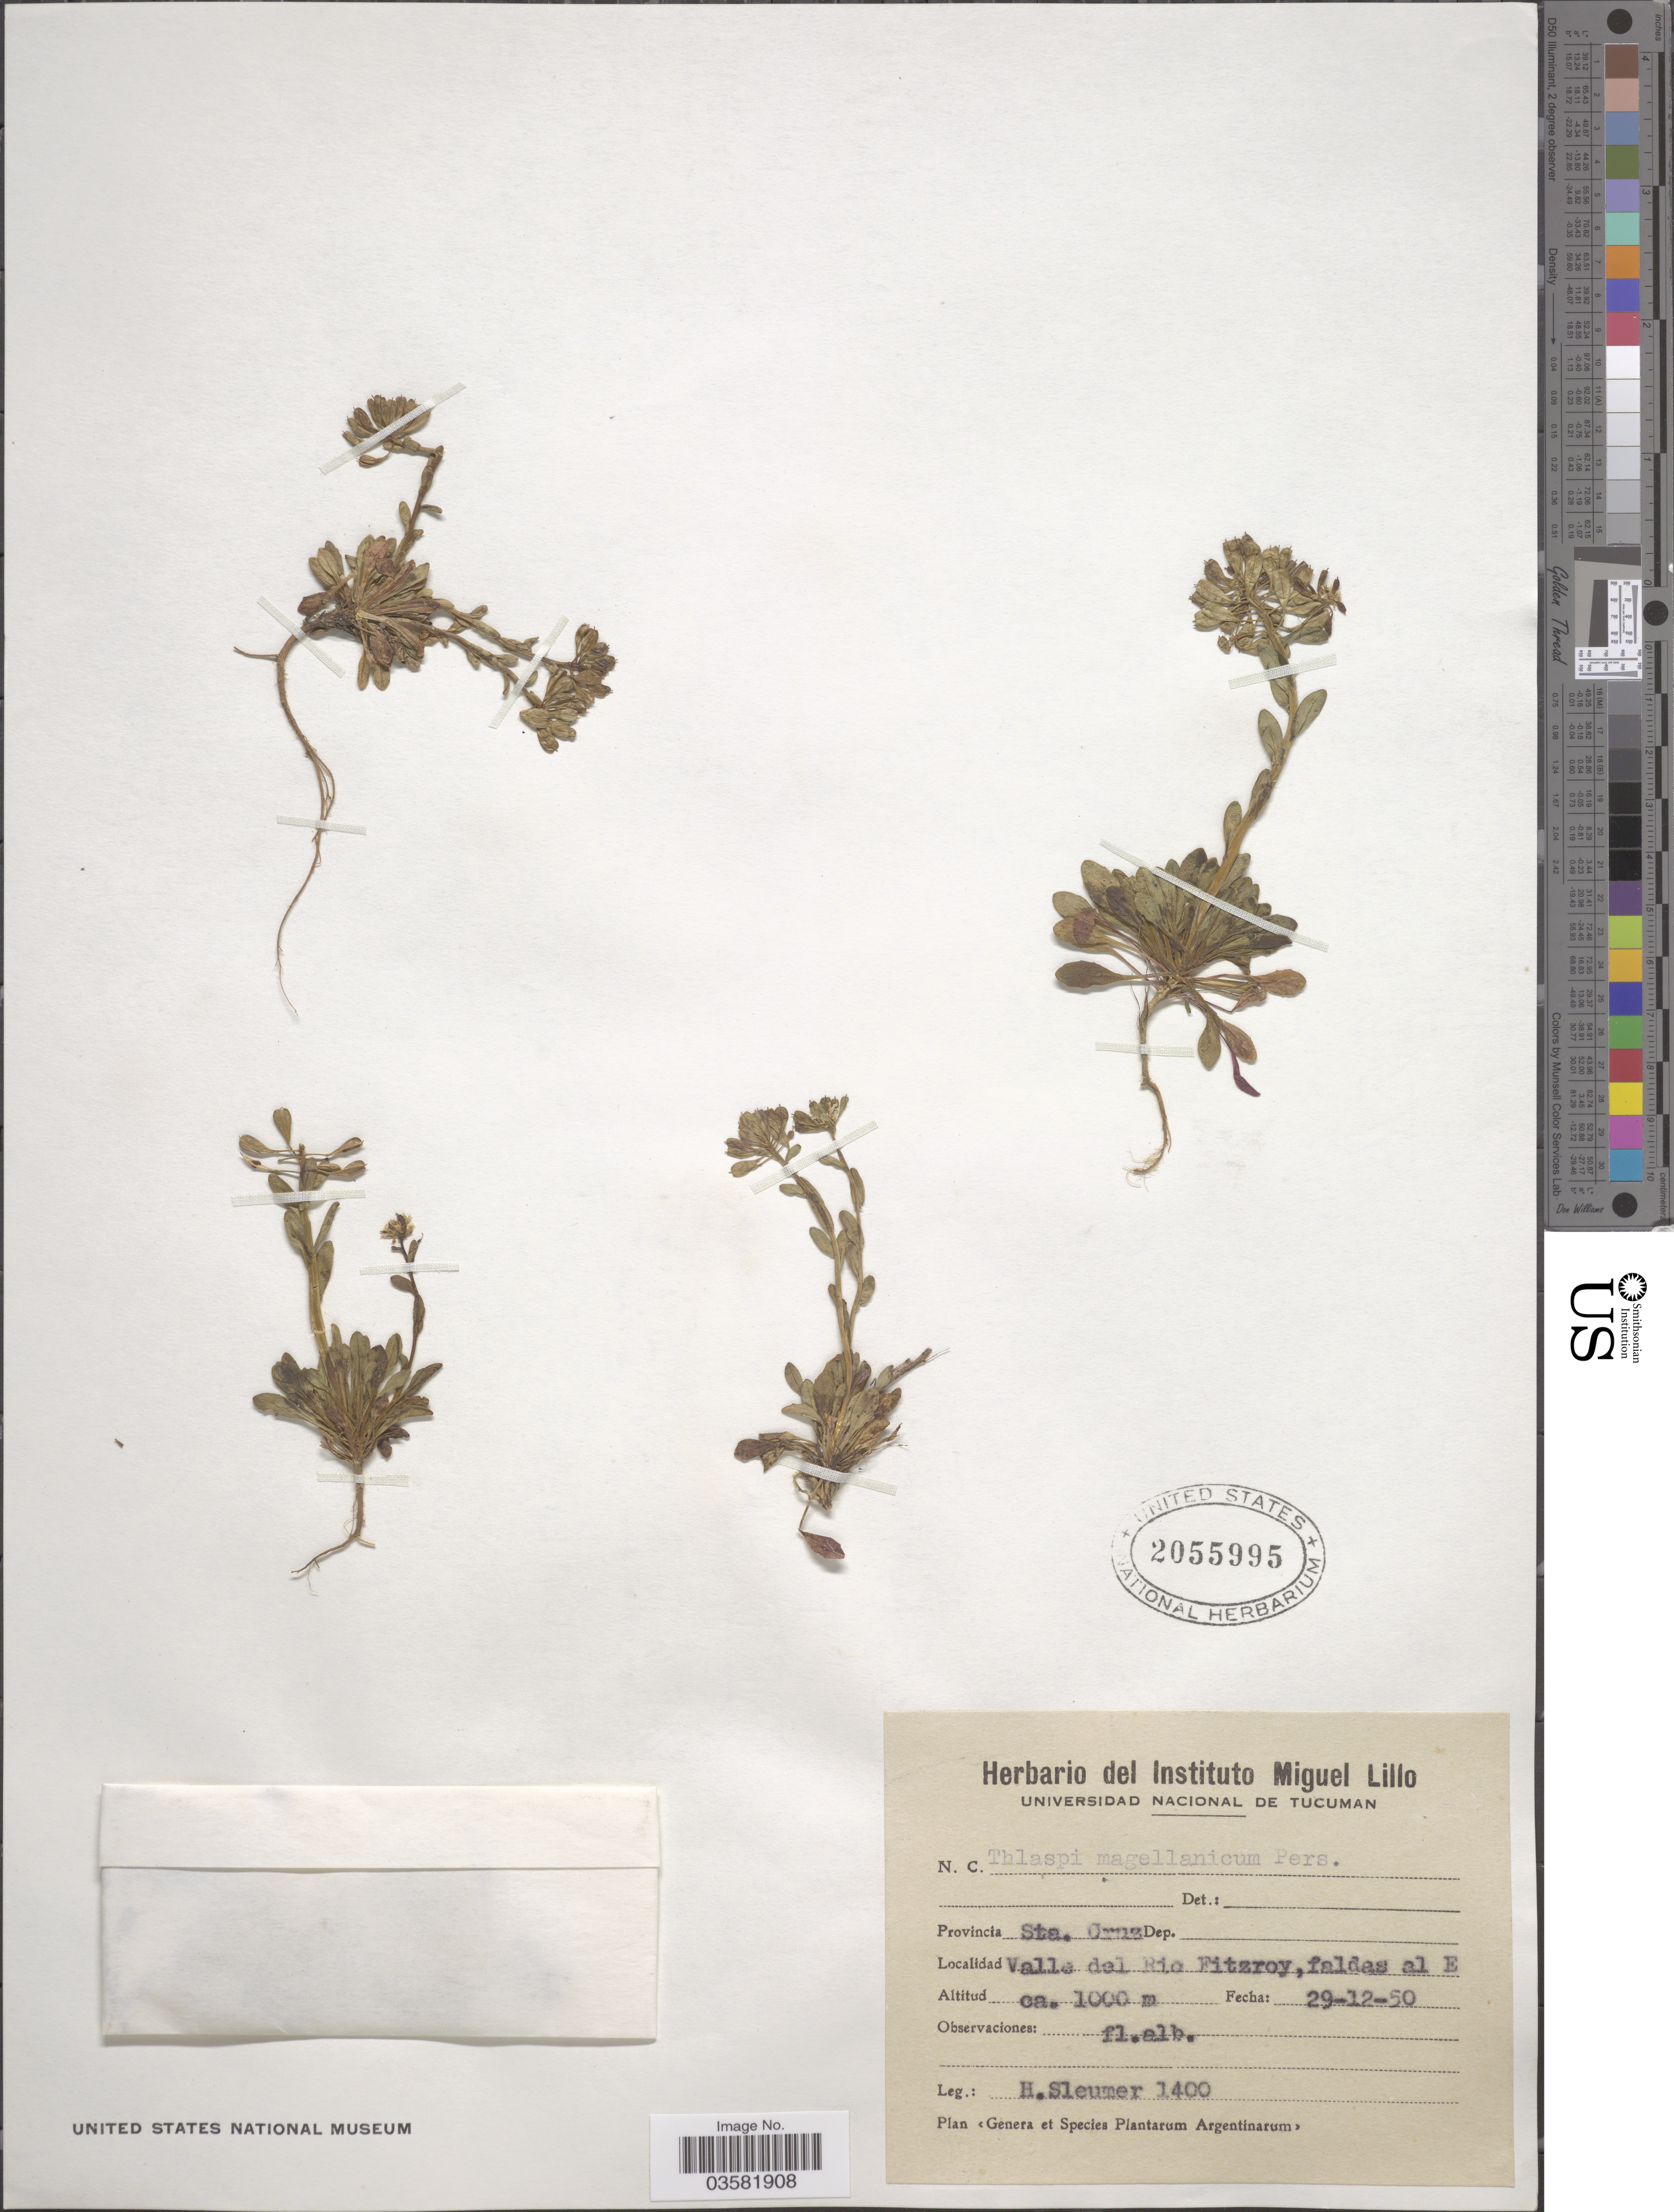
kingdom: Plantae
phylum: Tracheophyta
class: Magnoliopsida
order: Brassicales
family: Brassicaceae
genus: Thlaspi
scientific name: Thlaspi magellanicum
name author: Pers.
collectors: H. O. Sleumer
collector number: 1400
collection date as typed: Transcribed d/m/y: 29/12/50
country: Argentina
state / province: Tucuman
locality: Provincia Sta. Cruz. Valle del Rio Fitzroy, faldas al E.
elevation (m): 1000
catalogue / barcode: US 2055995